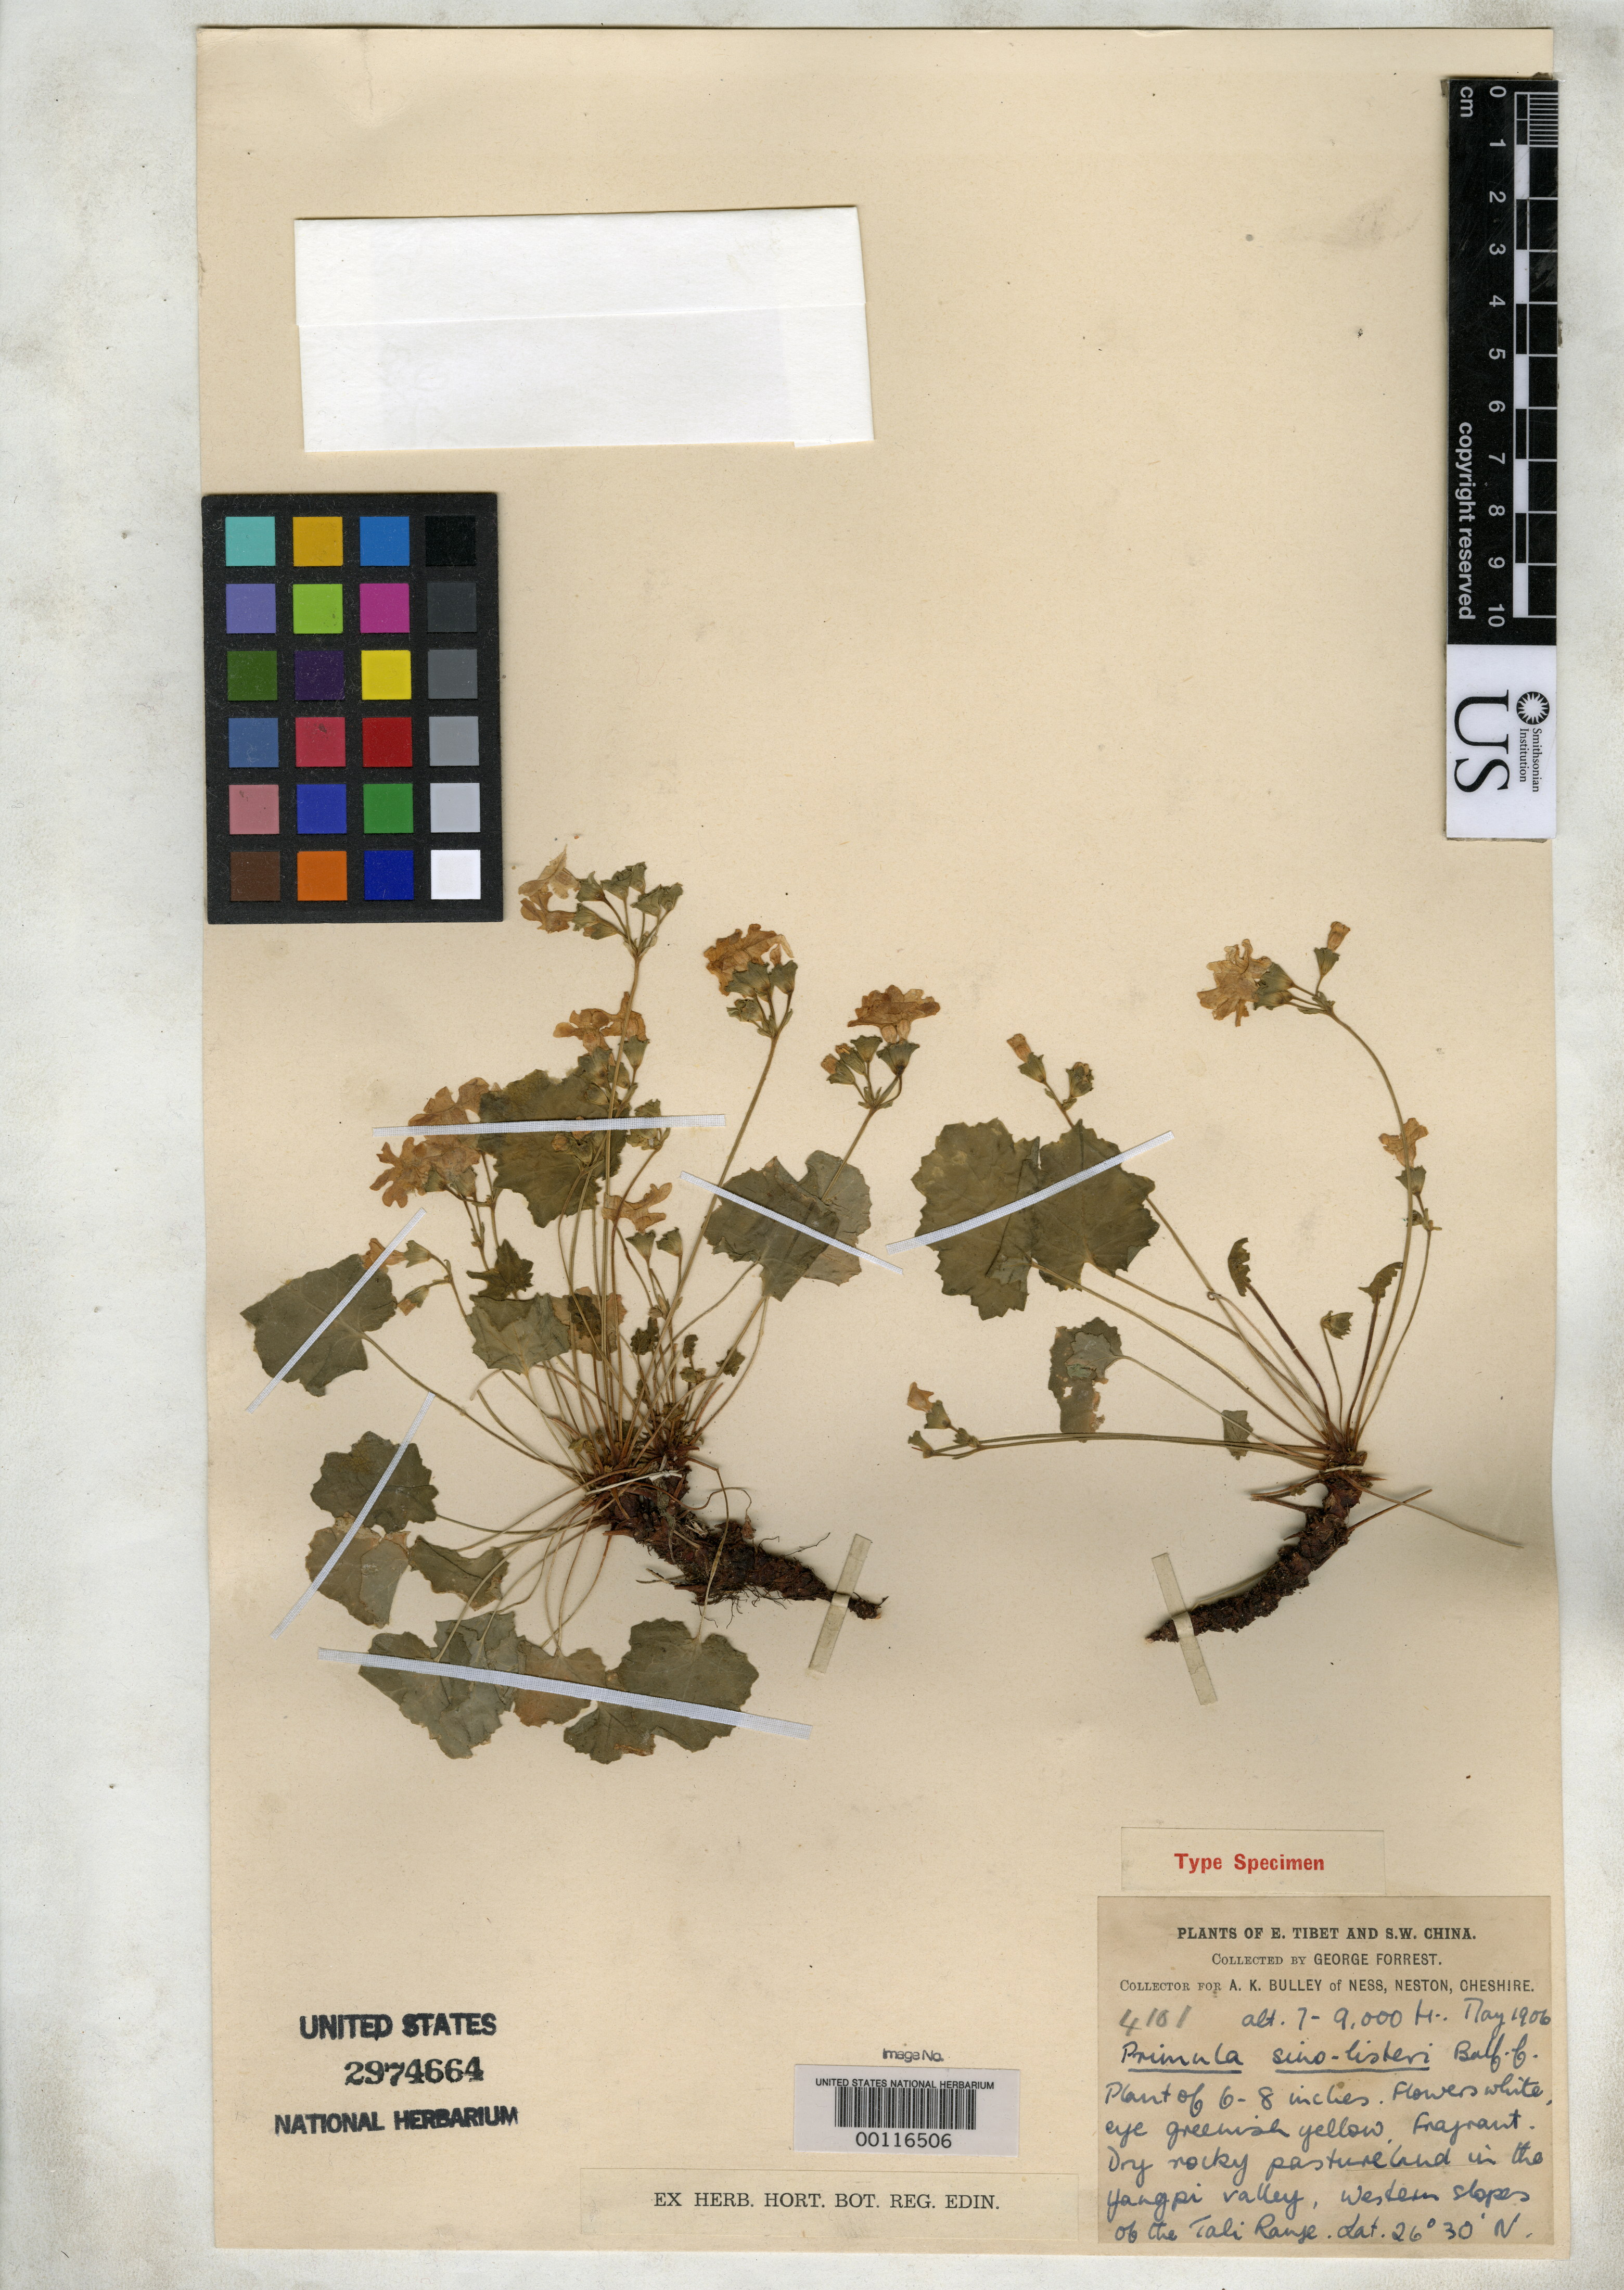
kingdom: Plantae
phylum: Tracheophyta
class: Magnoliopsida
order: Ericales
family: Primulaceae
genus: Primula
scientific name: Primula sinolisteri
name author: Balf. f.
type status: Isotype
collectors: G. Forrest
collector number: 4101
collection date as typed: May 1906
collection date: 1906-05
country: China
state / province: Yunnan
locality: Yangpi Valley, W slopes of Tali Range; Alt. 7000-9000 ft.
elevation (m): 2134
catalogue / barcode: US 2974664